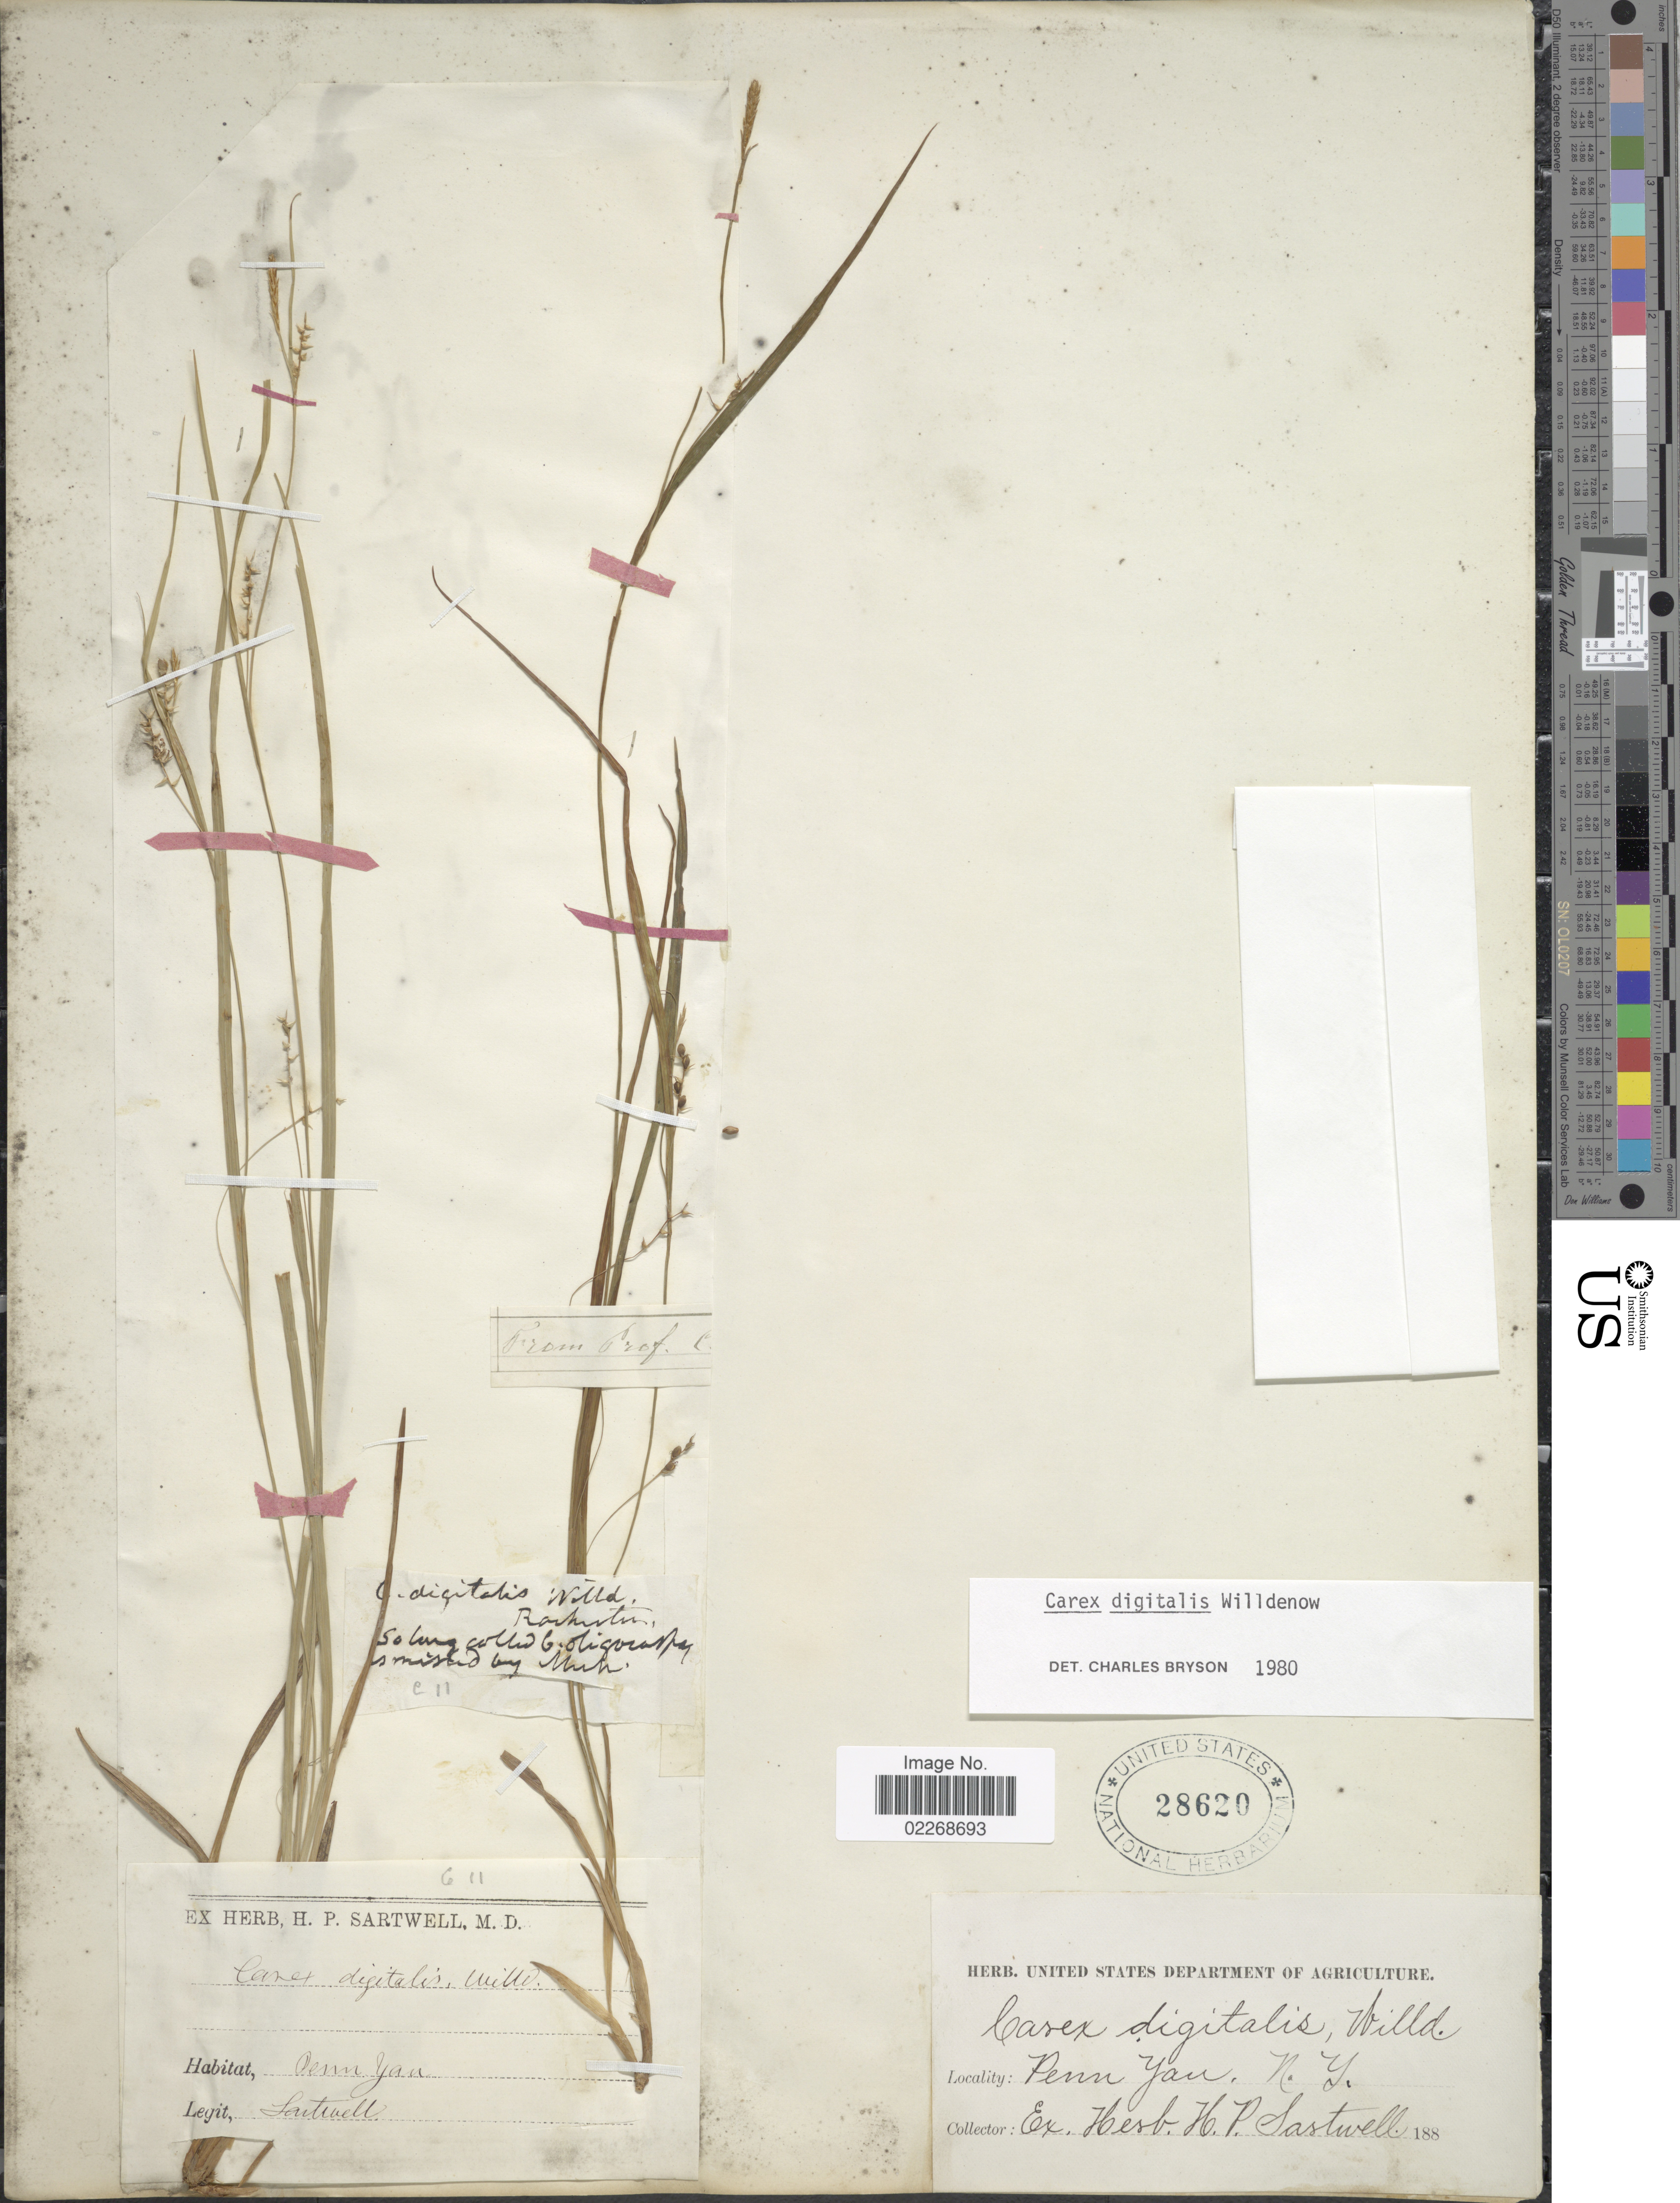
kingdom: Plantae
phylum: Tracheophyta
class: Liliopsida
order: Poales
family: Cyperaceae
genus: Carex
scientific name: Carex digitalis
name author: Willd.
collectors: H. P. Sartwell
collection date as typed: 188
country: United States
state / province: New York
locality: Penn Yan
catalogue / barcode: US 28620